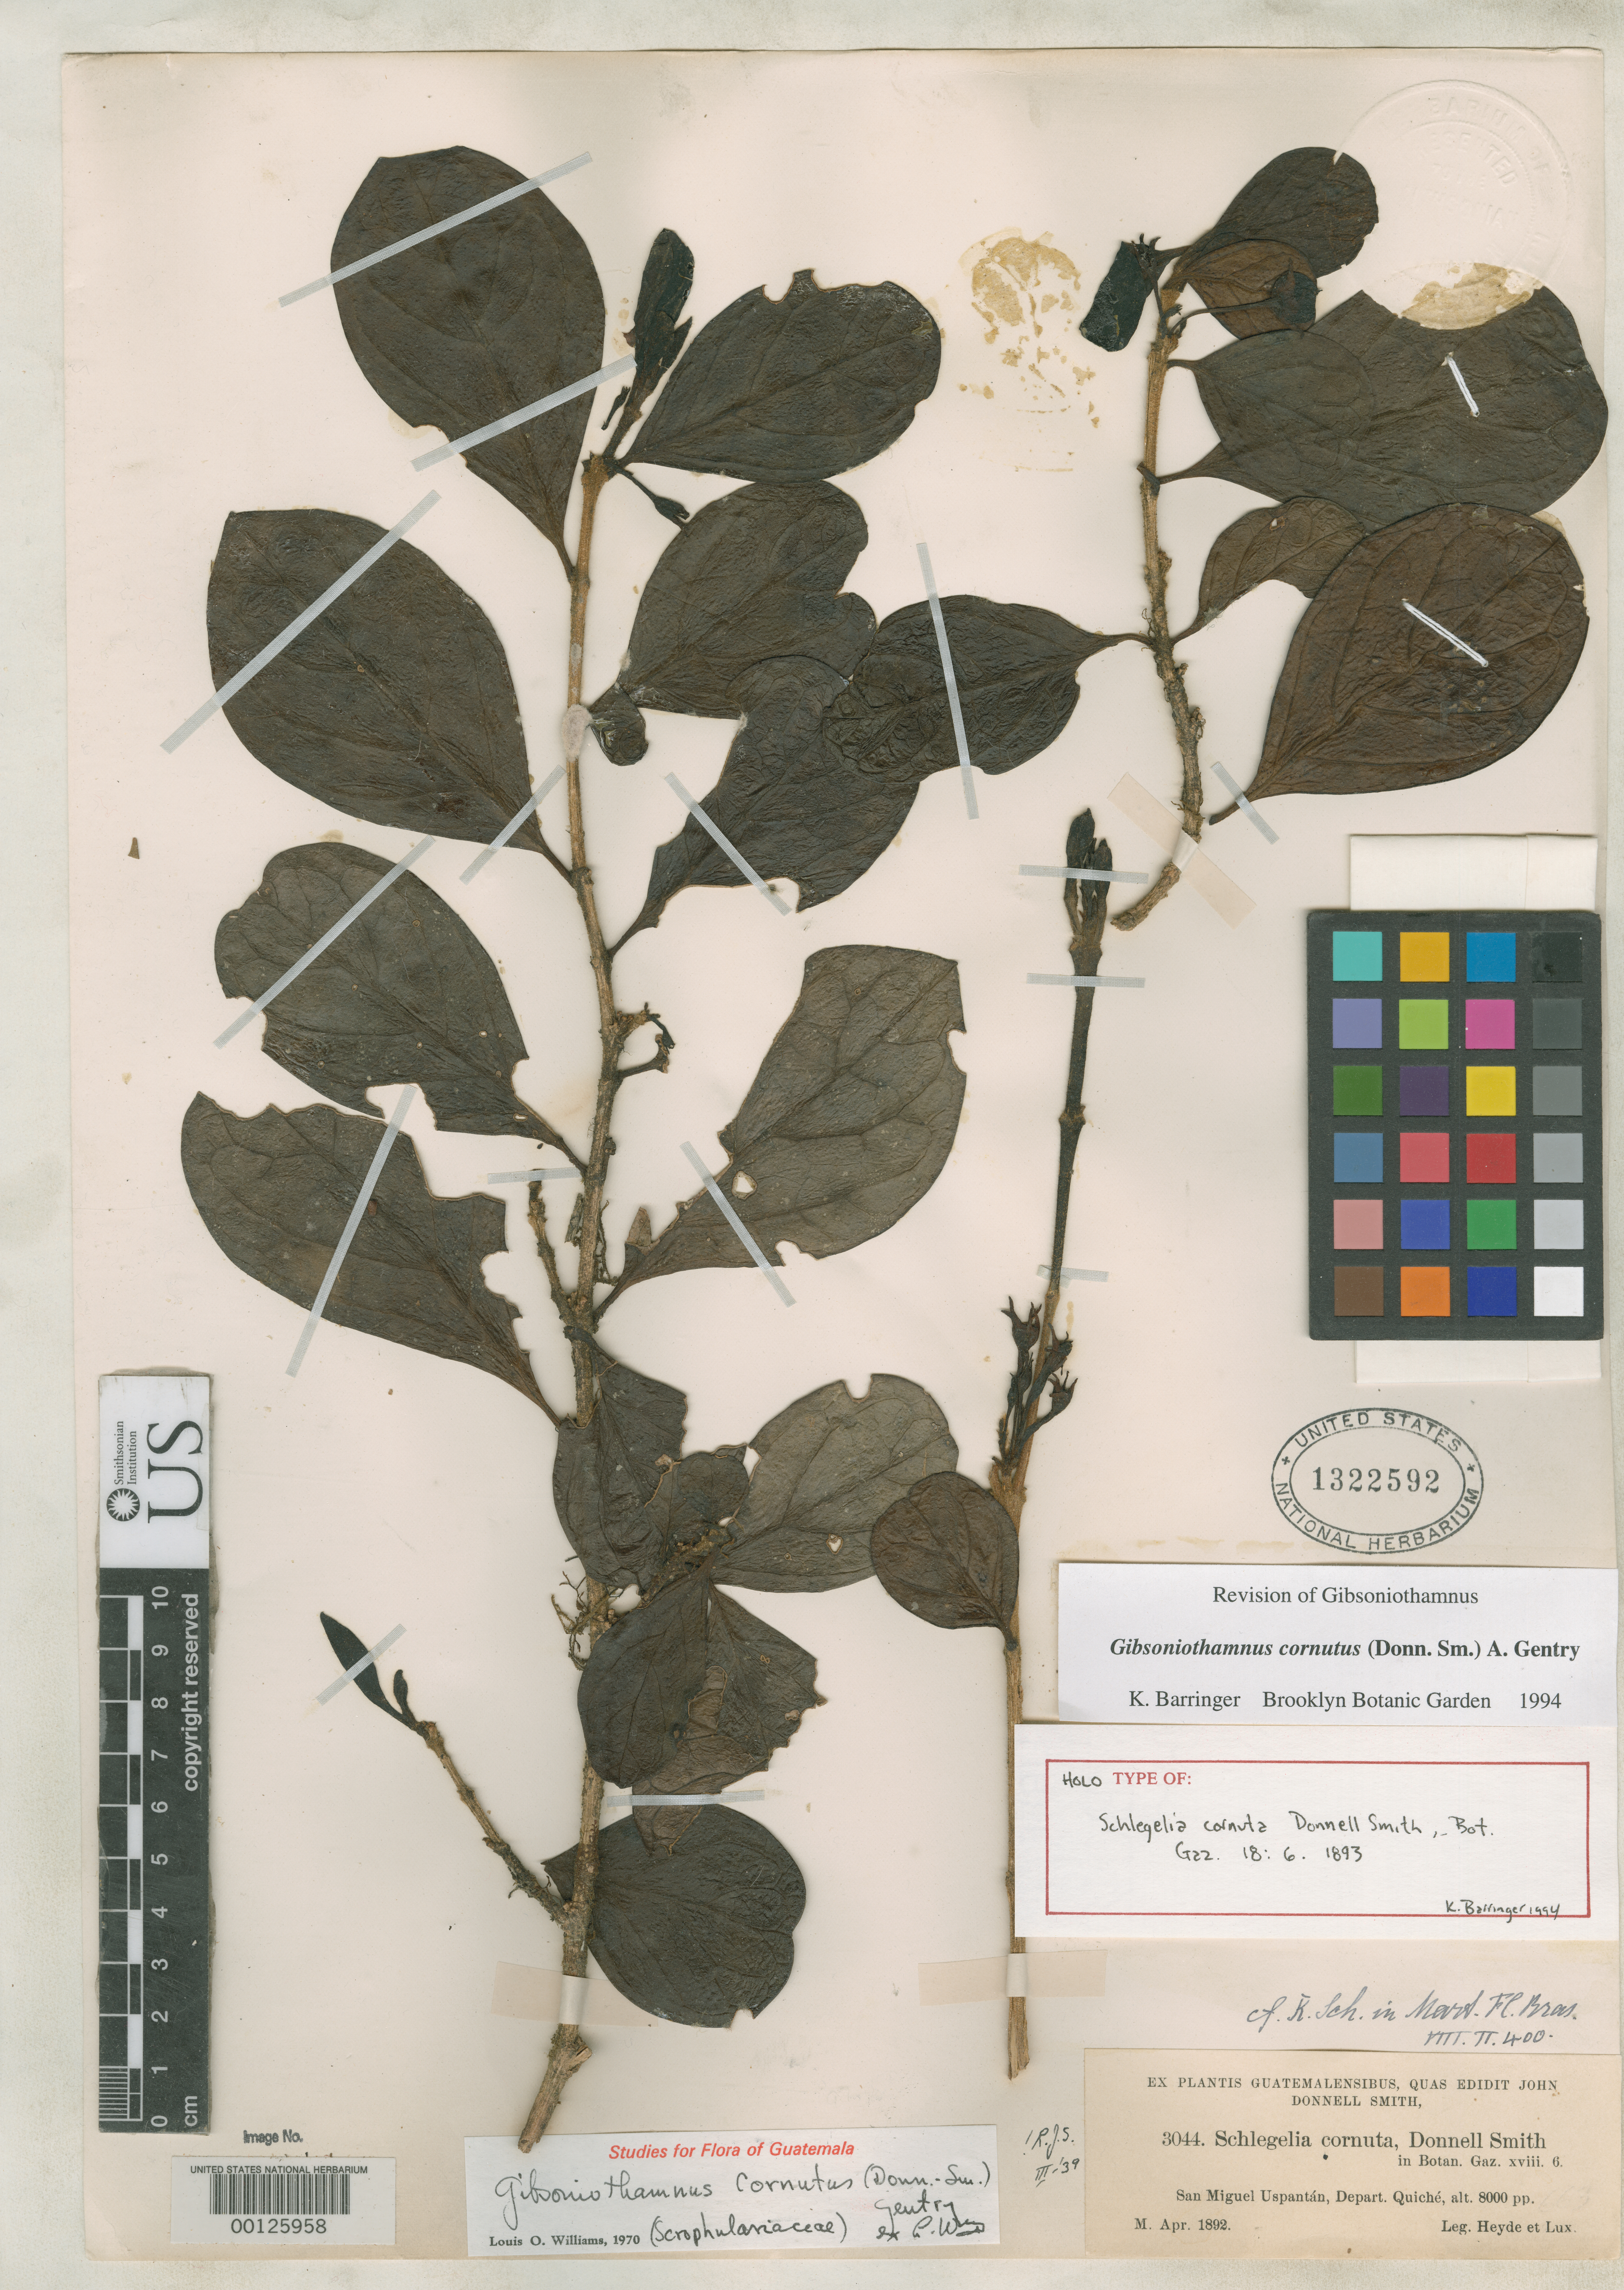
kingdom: Plantae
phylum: Tracheophyta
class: Magnoliopsida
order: Lamiales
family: Schlegeliaceae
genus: Schlegelia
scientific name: Schlegelia cornuta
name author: Donn. Sm.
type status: Holotype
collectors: E. T. Heyde & E. Lux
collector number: J.D.S. 3044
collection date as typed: Apr 1892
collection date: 1892-04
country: Guatemala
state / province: El Quiché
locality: San Miguel Uspantán.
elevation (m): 2438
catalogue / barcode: US 1322592